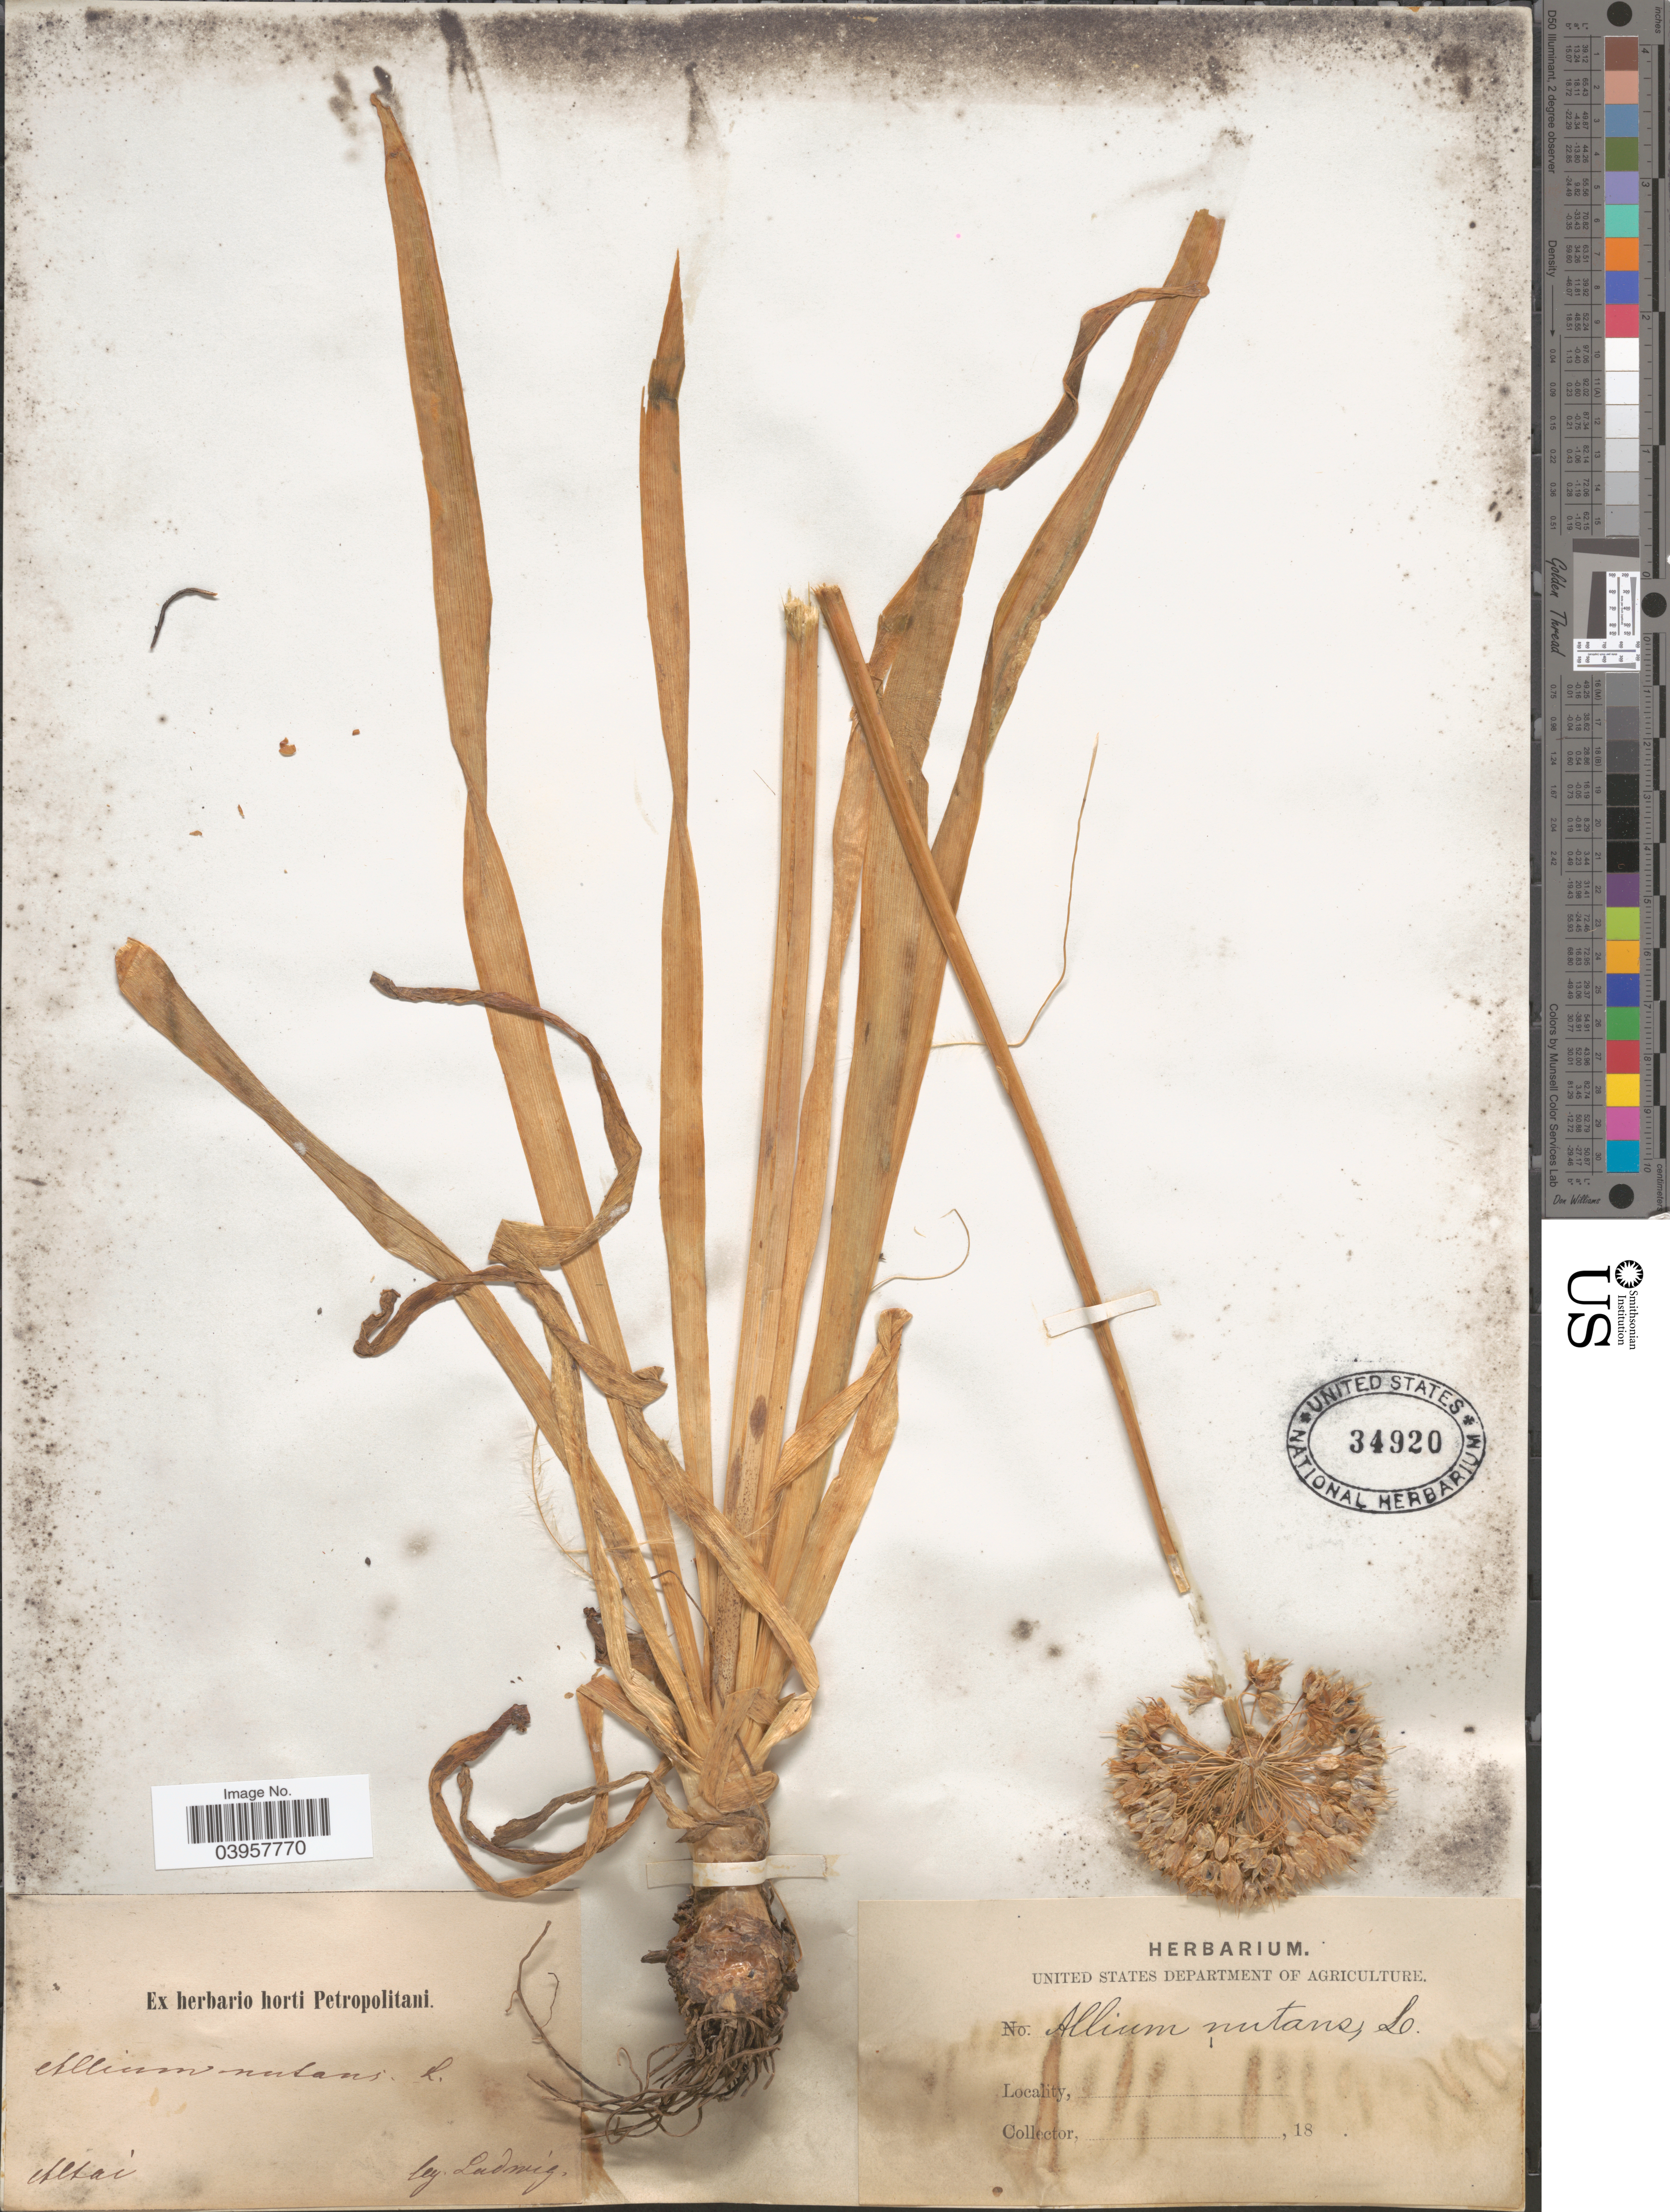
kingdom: Plantae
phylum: Tracheophyta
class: Liliopsida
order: Asparagales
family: Amaryllidaceae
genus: Allium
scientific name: Allium nutans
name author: L.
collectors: Ludwig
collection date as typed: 18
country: Russian Federation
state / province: Altai Republic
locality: Altai.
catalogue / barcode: US 34920